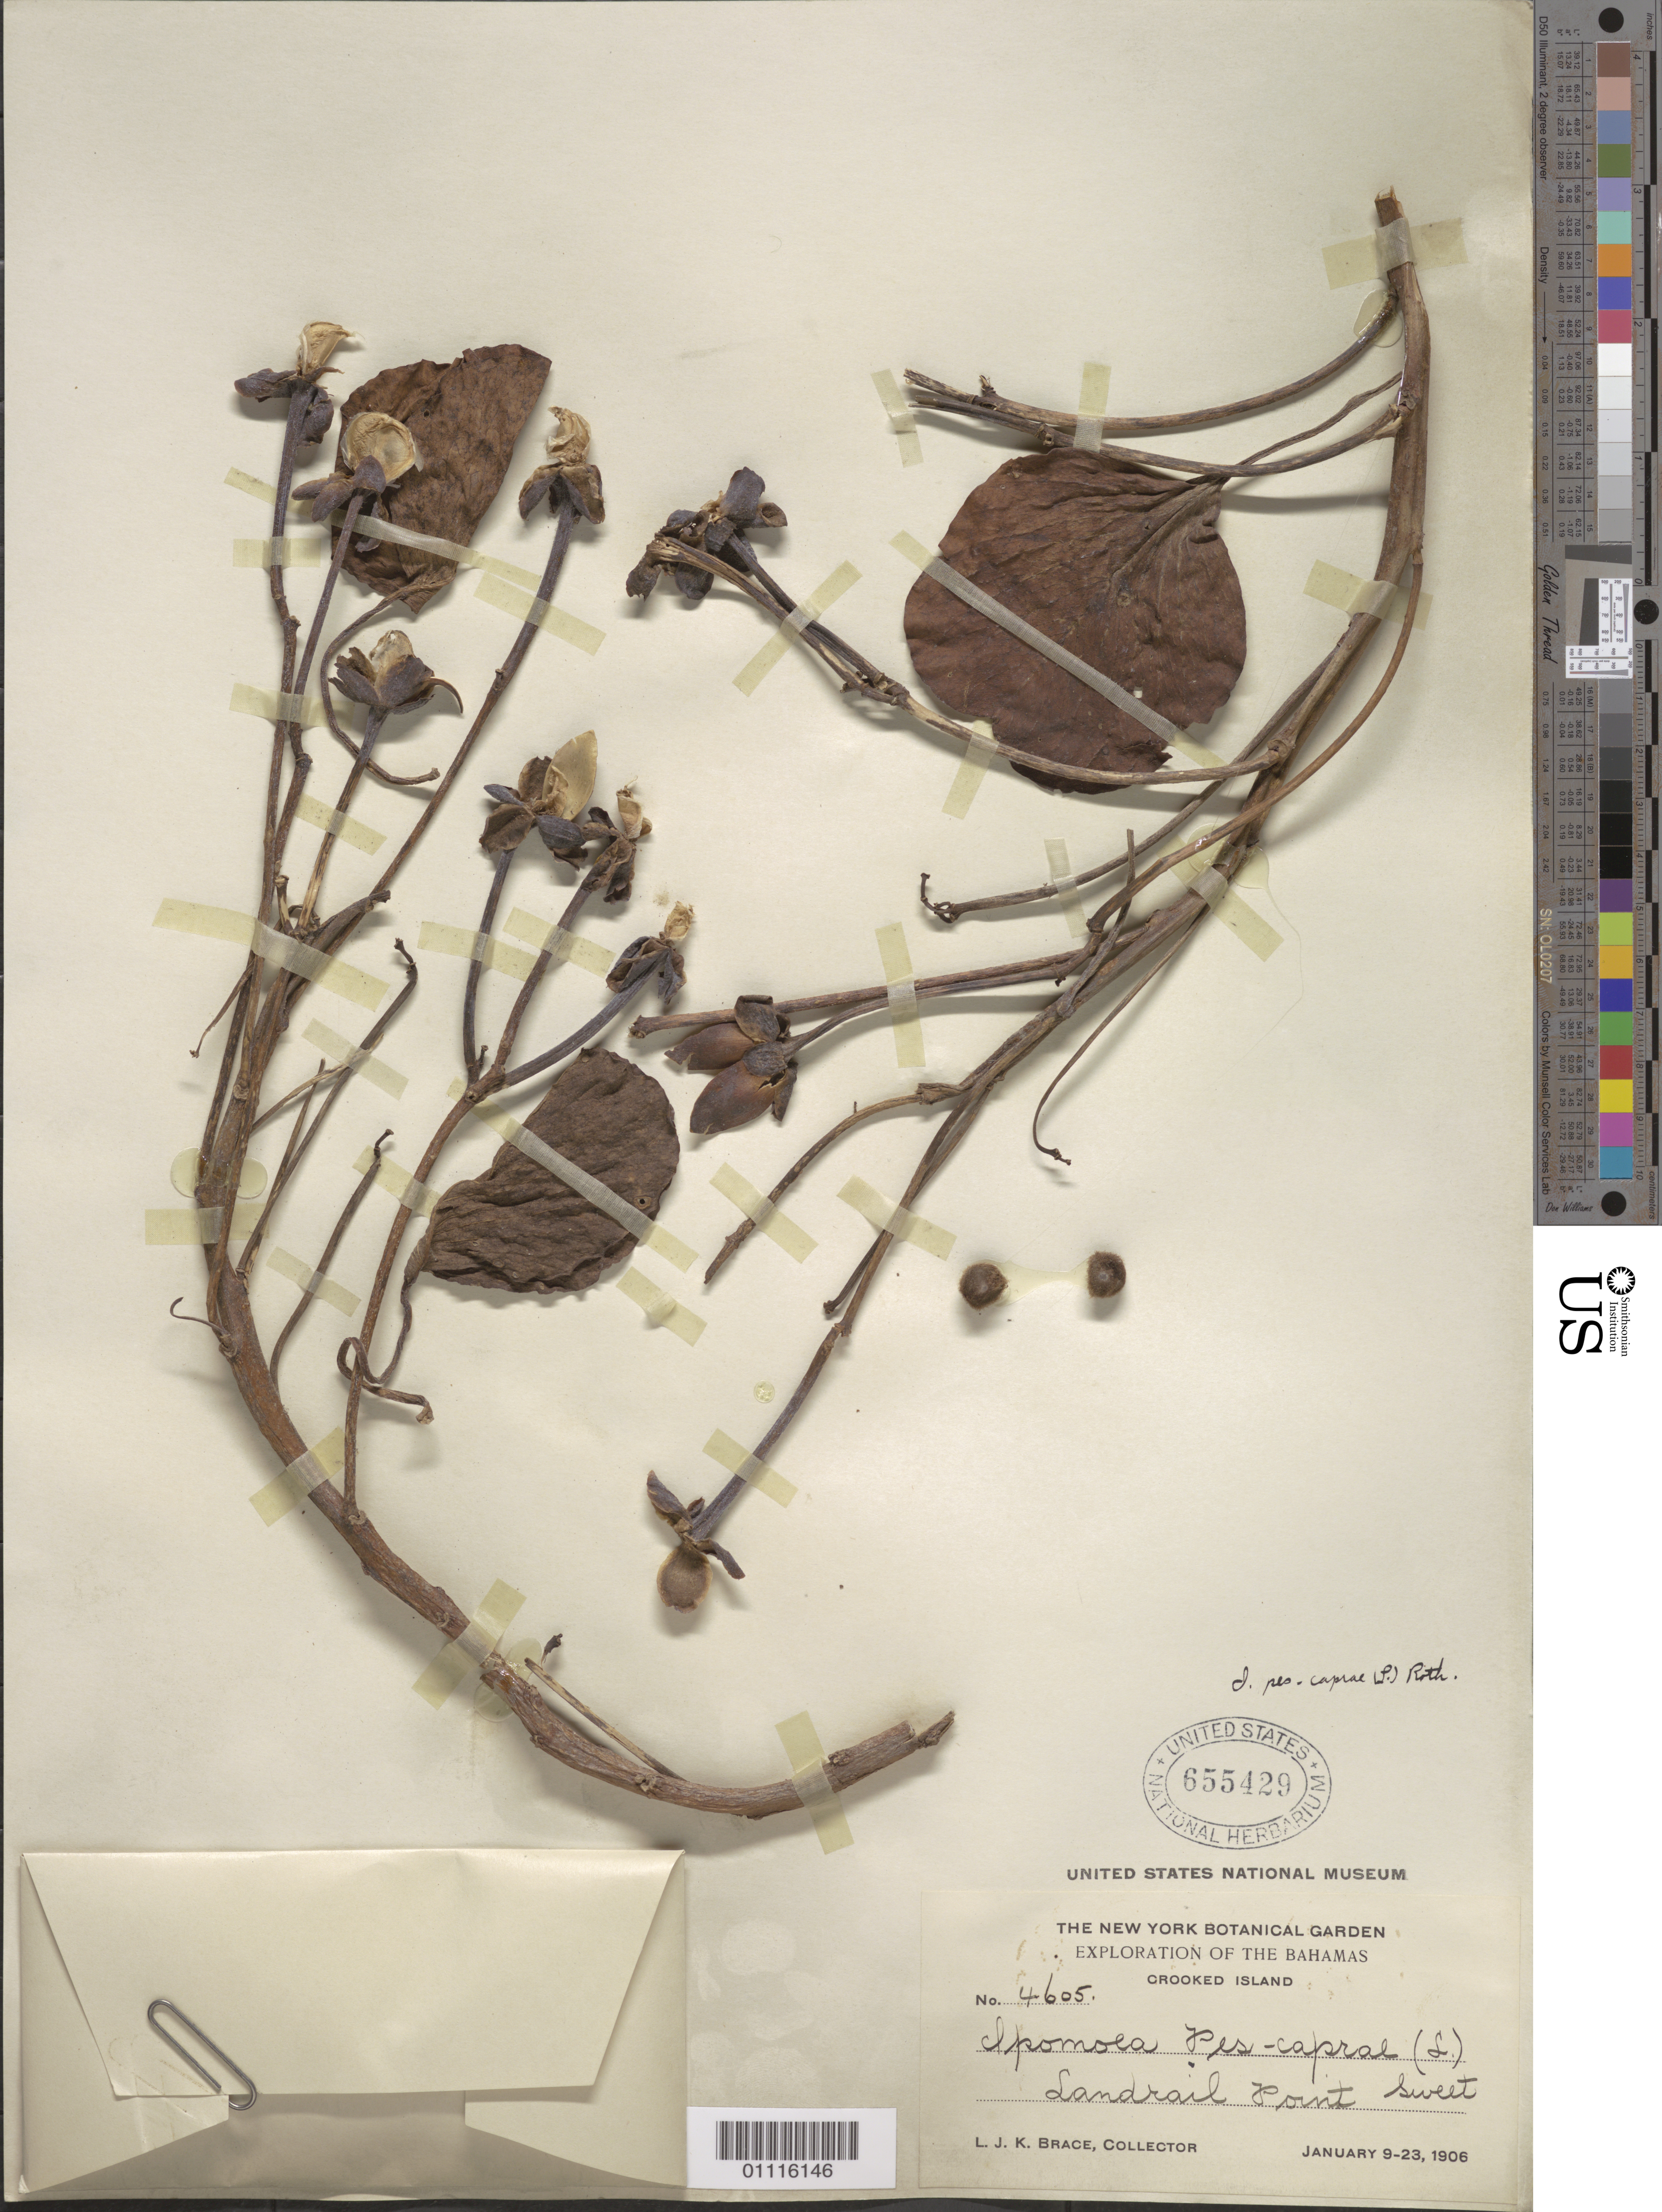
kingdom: Plantae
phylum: Tracheophyta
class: Magnoliopsida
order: Solanales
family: Convolvulaceae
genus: Ipomoea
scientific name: Ipomoea pes-caprae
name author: (L.) R. Br.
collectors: L. J. K. Brace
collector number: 4605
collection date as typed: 09 Jan 1906 to 23 Jan 1906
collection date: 1906-01-09/1906-01-23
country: Bahamas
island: Crooked I.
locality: Landrail Point Sweet.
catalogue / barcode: US 655429